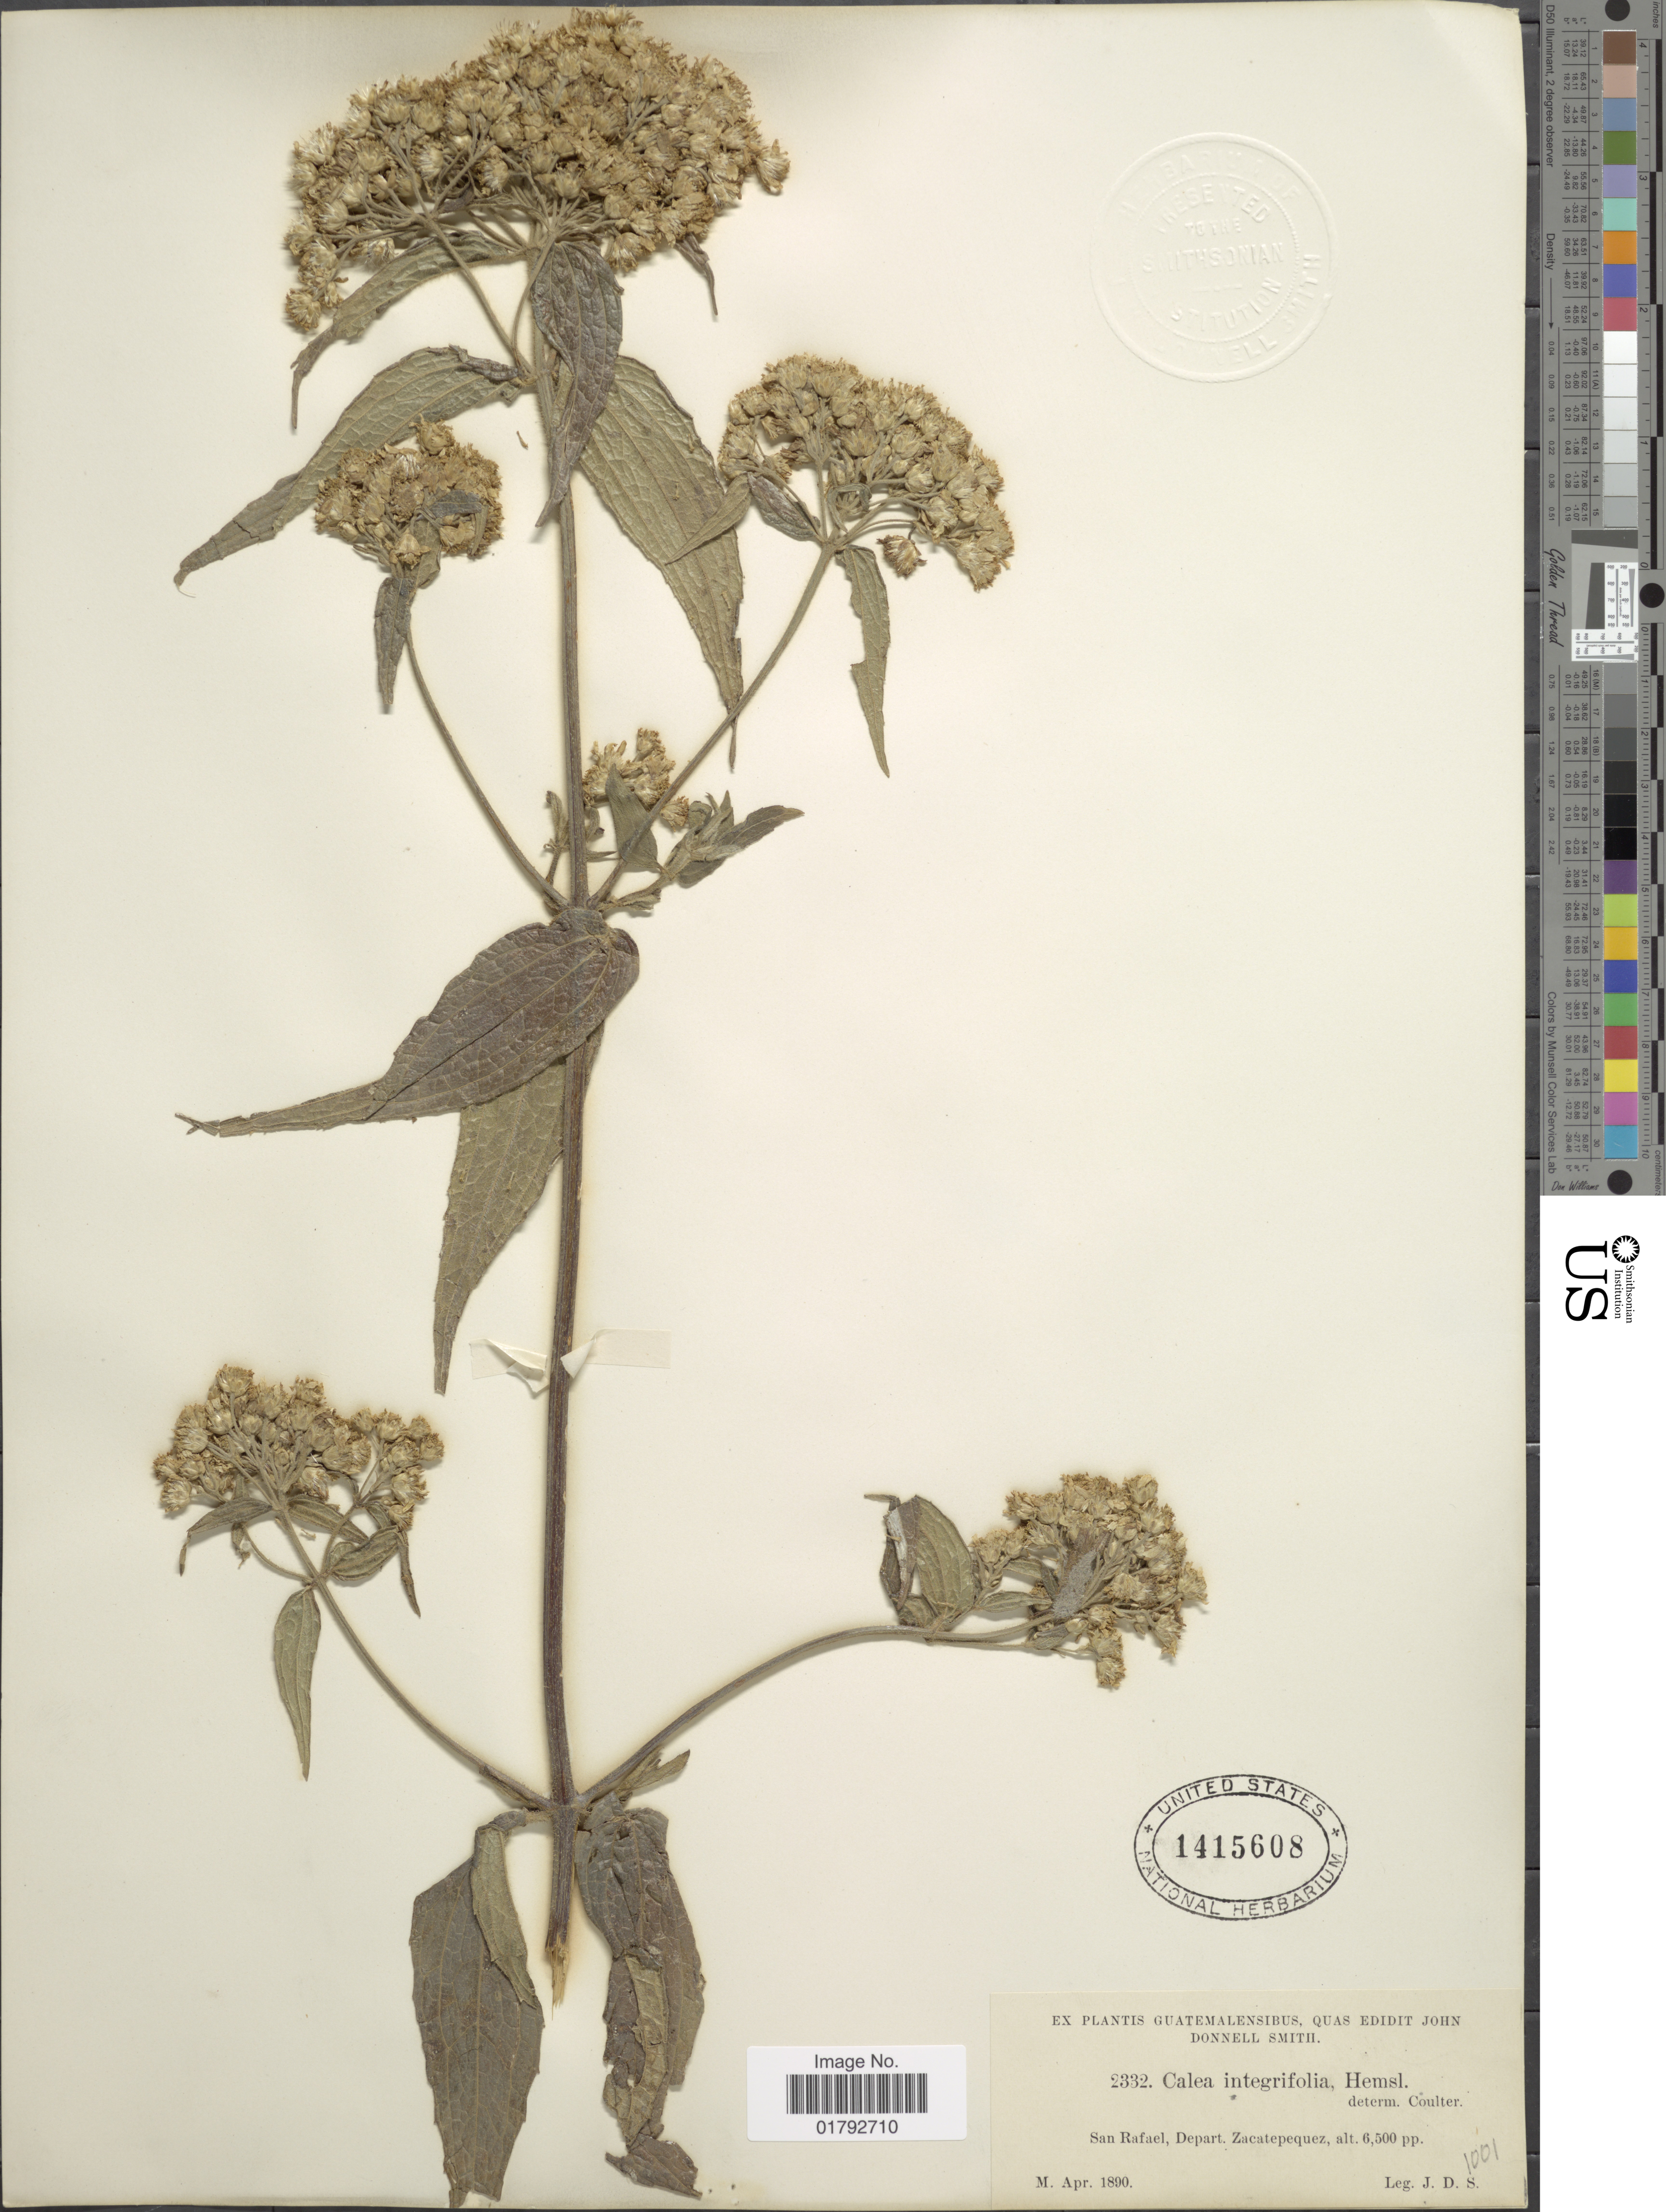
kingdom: Plantae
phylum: Tracheophyta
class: Magnoliopsida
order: Asterales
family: Asteraceae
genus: Alloispermum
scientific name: Alloispermum integrifolium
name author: (DC.) H. Rob.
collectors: J. Donnell Smith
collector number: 2332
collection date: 1890-04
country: Guatemala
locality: San Rafael, Depart, Zacatepequez.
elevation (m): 1981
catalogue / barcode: US 1415608